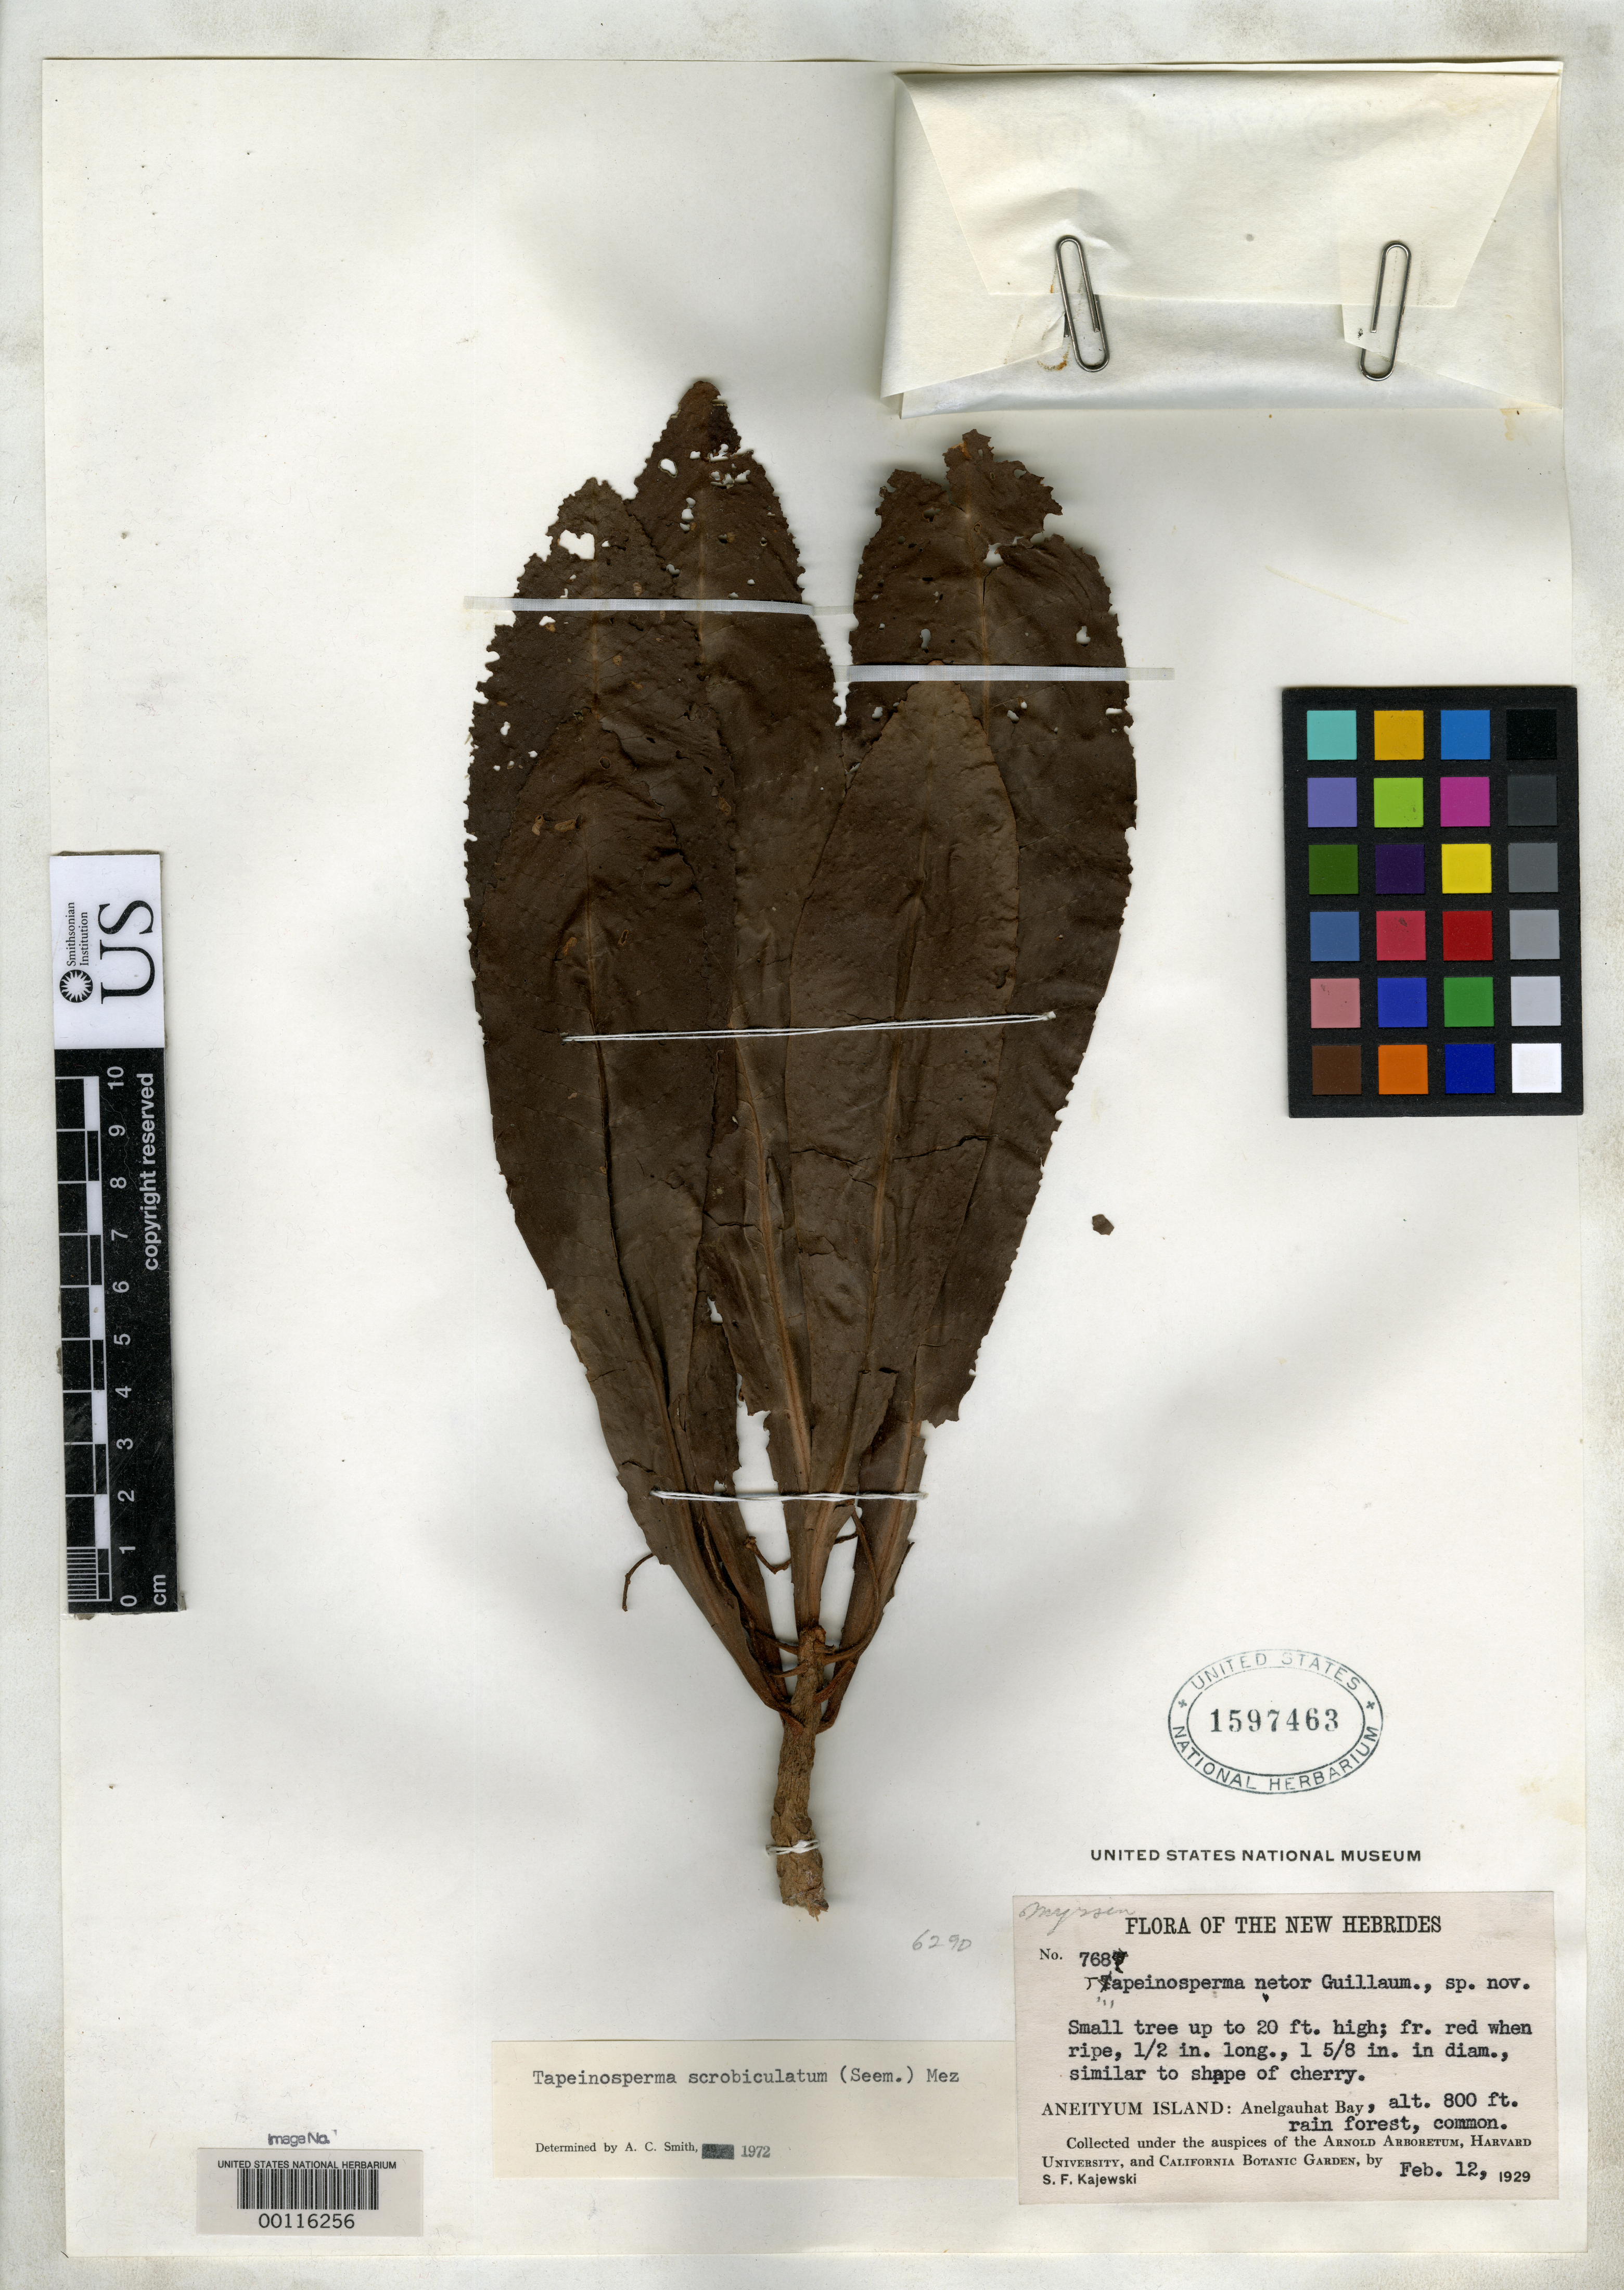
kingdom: Plantae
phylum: Tracheophyta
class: Magnoliopsida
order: Ericales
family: Primulaceae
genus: Tapeinosperma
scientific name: Tapeinosperma netor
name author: Guillaumin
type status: Lectotype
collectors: S. Kajewski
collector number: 768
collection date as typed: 12 Feb 1929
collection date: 1929-02-12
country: Vanuatu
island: Anatom [Aneityum]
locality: Anelgauhat Bay; alt. 800 ft.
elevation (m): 244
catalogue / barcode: US 1597463